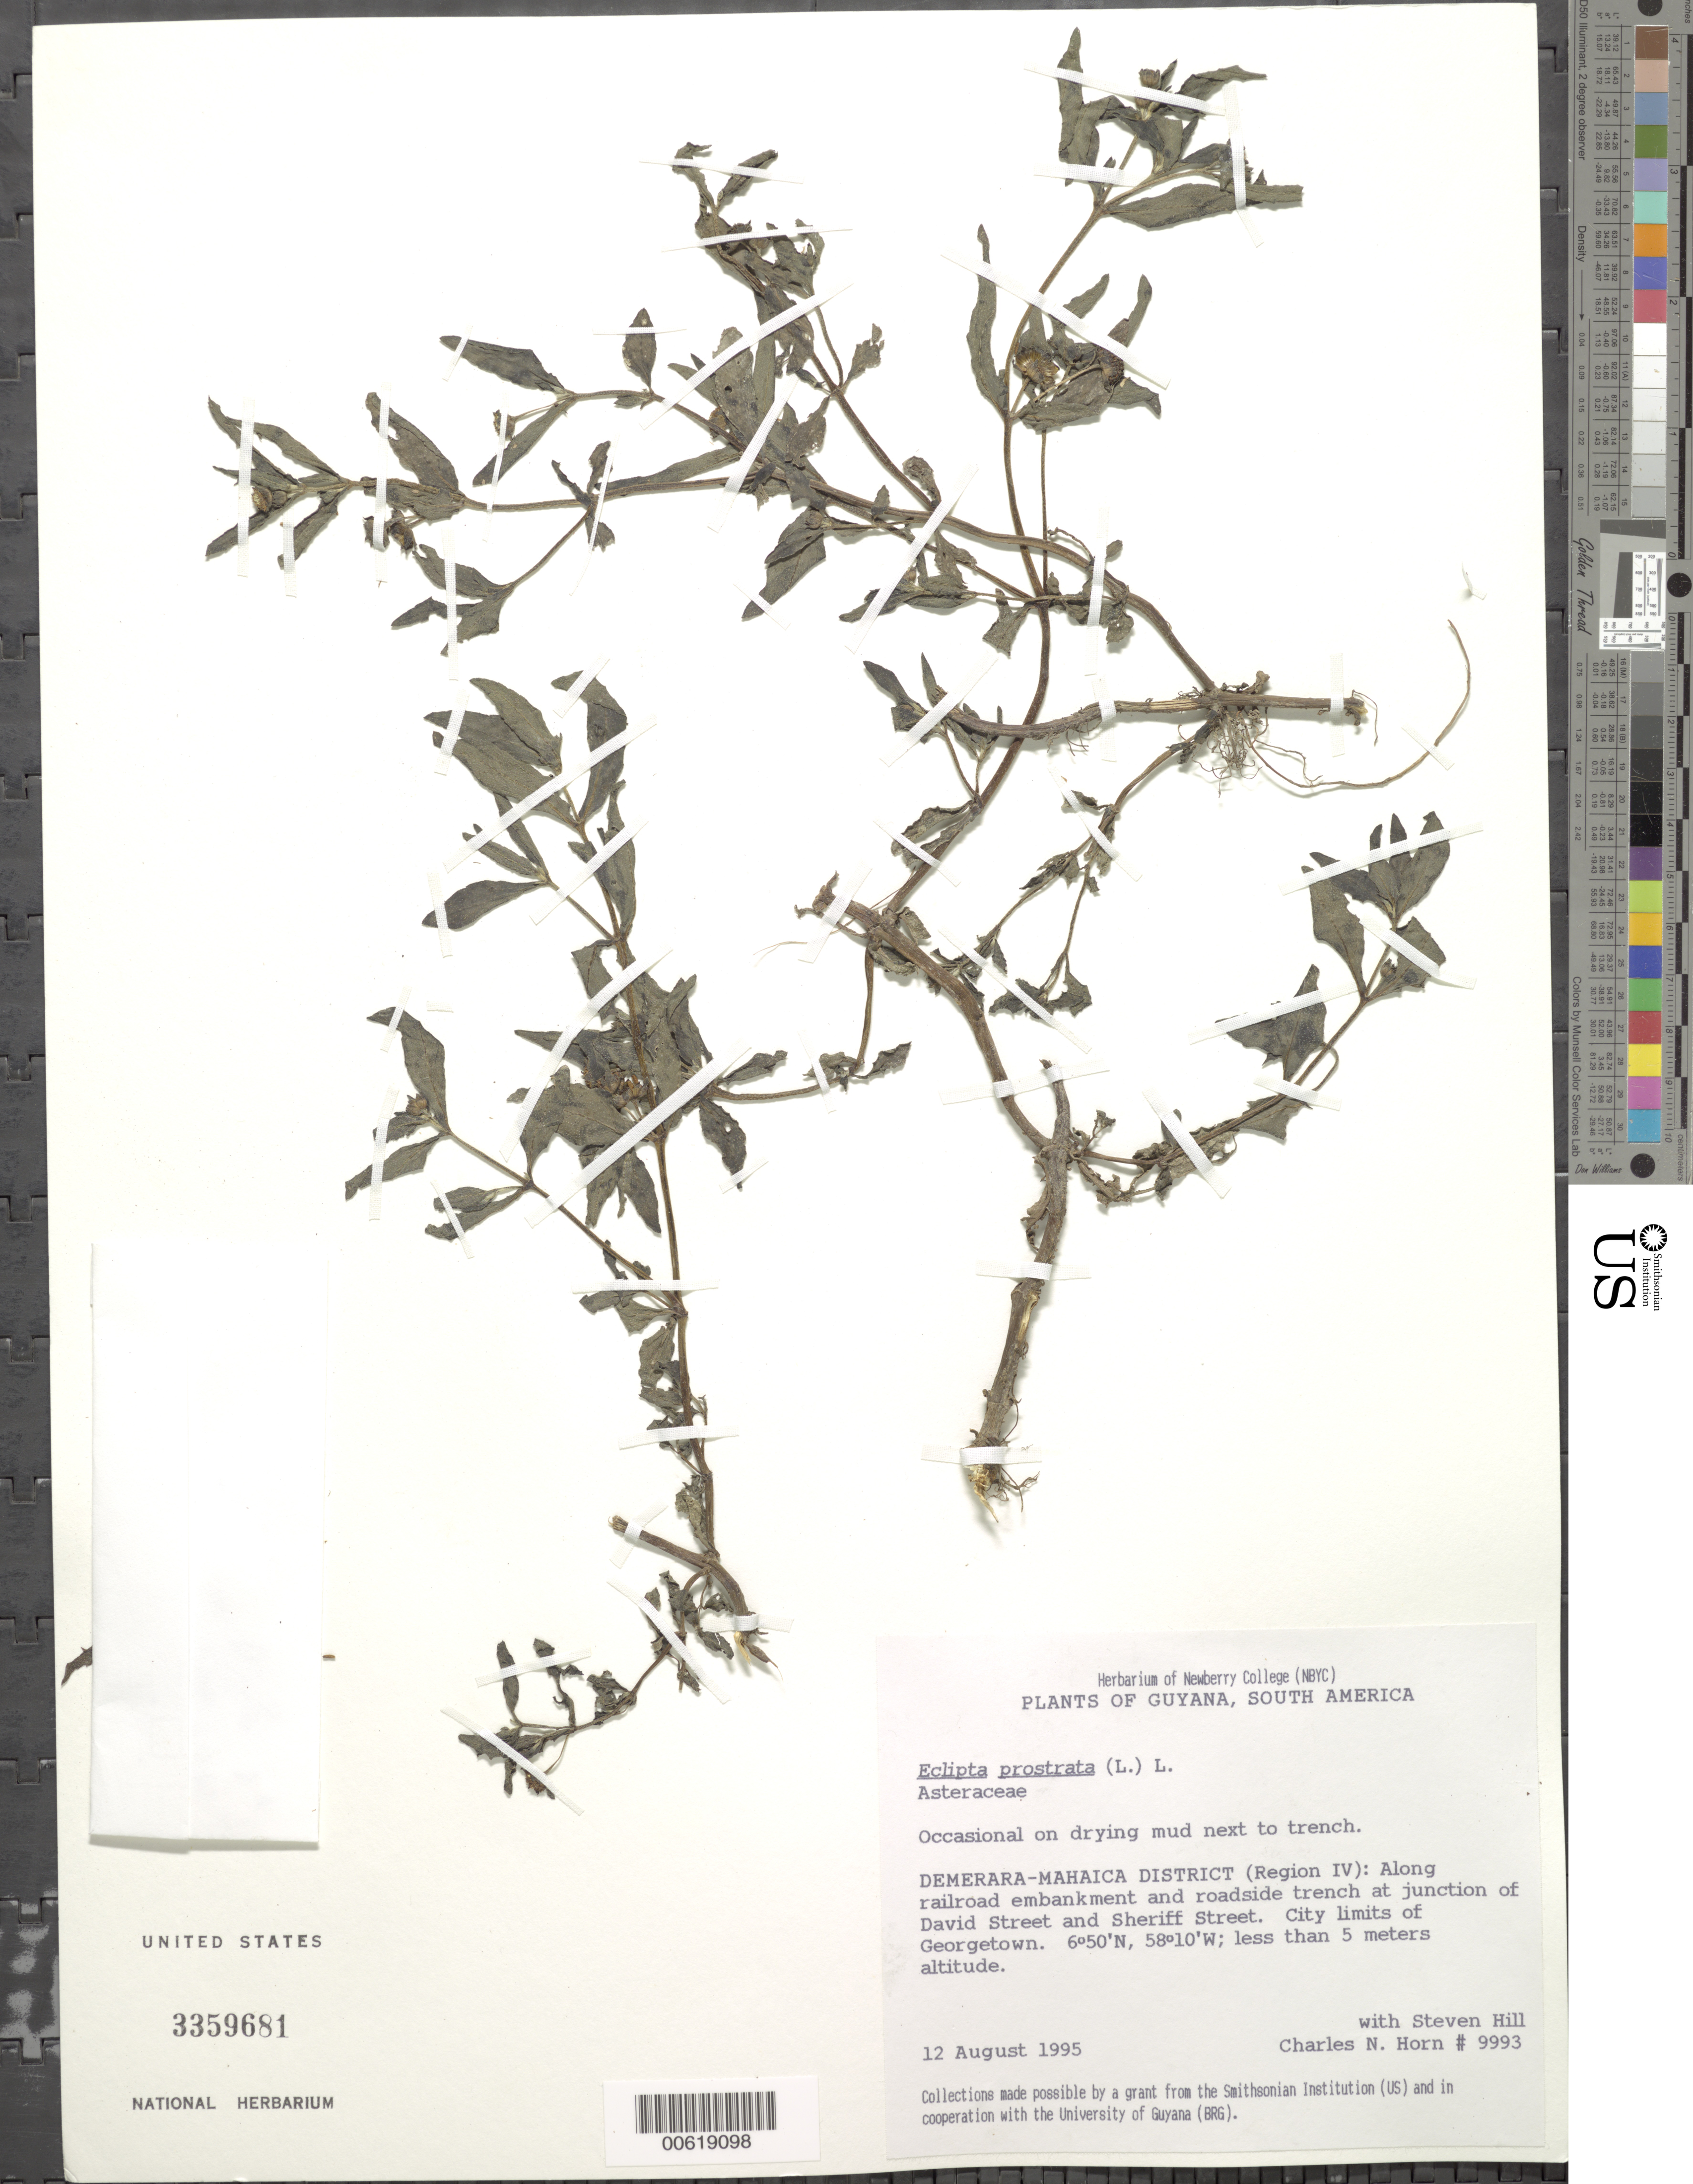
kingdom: Plantae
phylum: Tracheophyta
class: Magnoliopsida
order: Asterales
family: Asteraceae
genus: Eclipta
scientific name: Eclipta prostrata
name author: (L.) L.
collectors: C. N. Horn & S. Hill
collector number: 9993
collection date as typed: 12-Aug-95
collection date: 1995-08-12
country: Guyana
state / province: Demerara-Mahaica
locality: Georgetown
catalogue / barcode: US 3359681